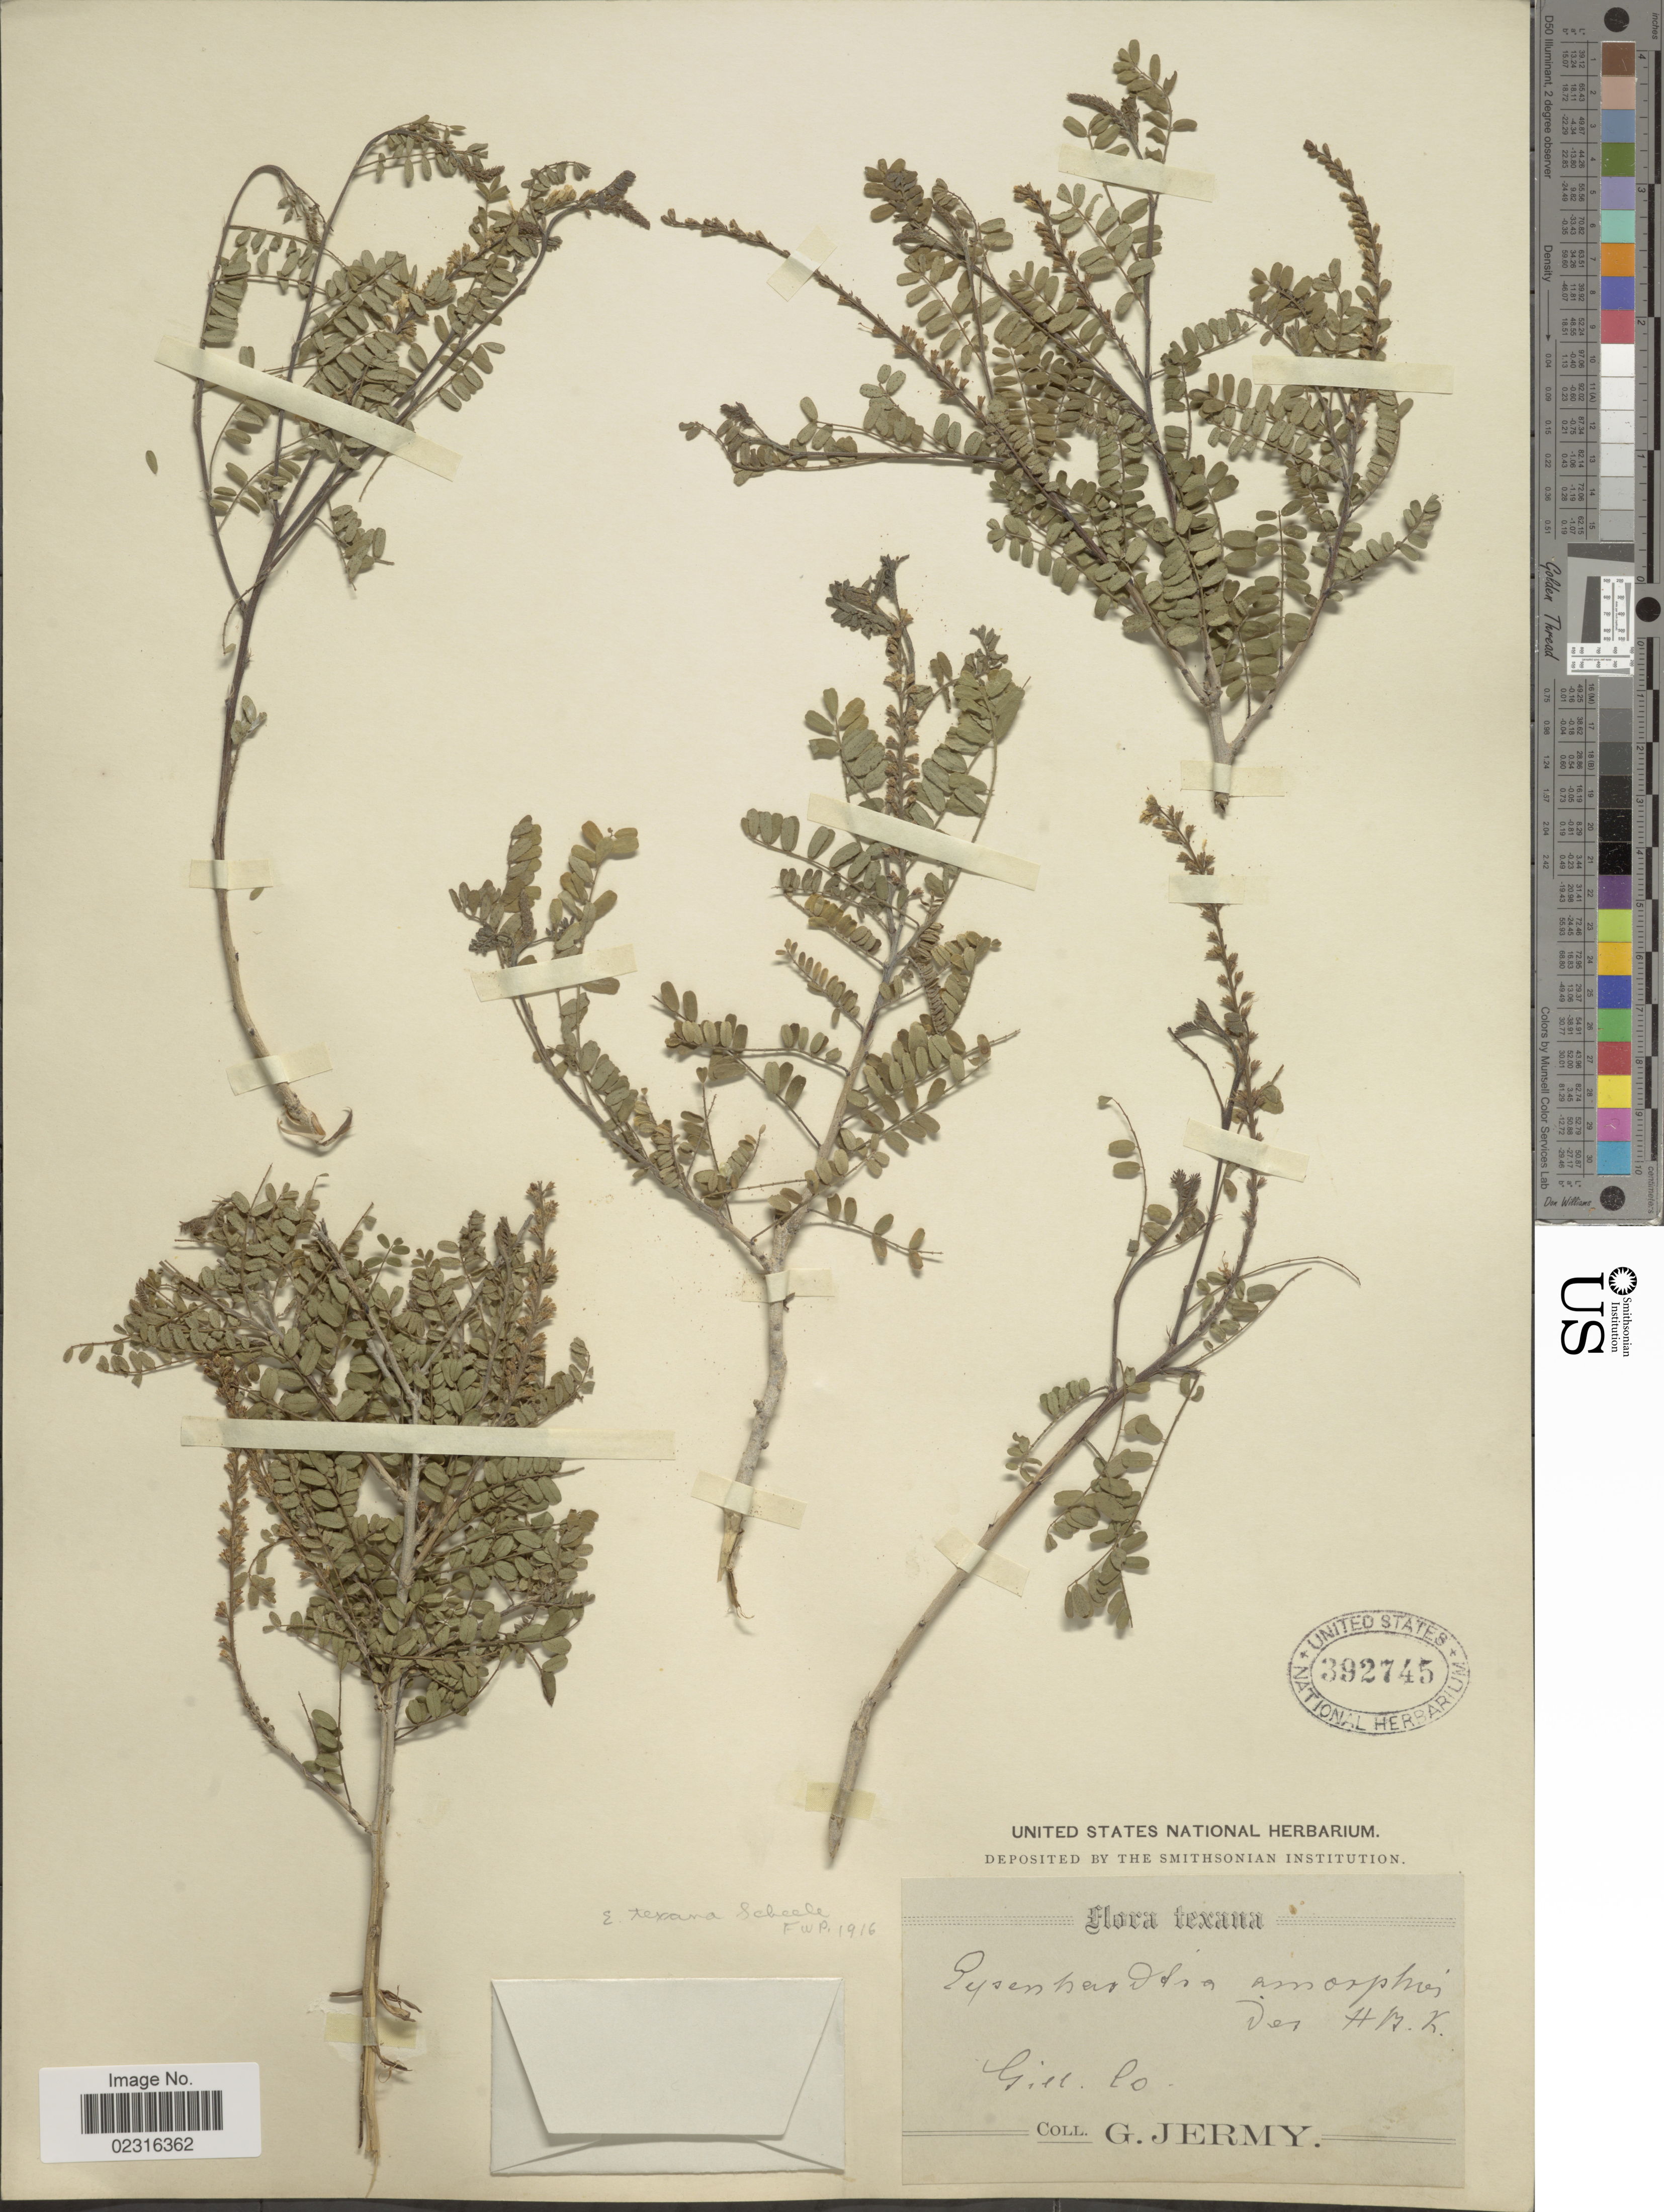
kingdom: Plantae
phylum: Tracheophyta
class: Magnoliopsida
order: Fabales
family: Fabaceae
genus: Eysenhardtia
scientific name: Eysenhardtia texana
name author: Scheele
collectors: G. Jermy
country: United States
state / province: Texas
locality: Texana, Gill. Co.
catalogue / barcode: US 392745